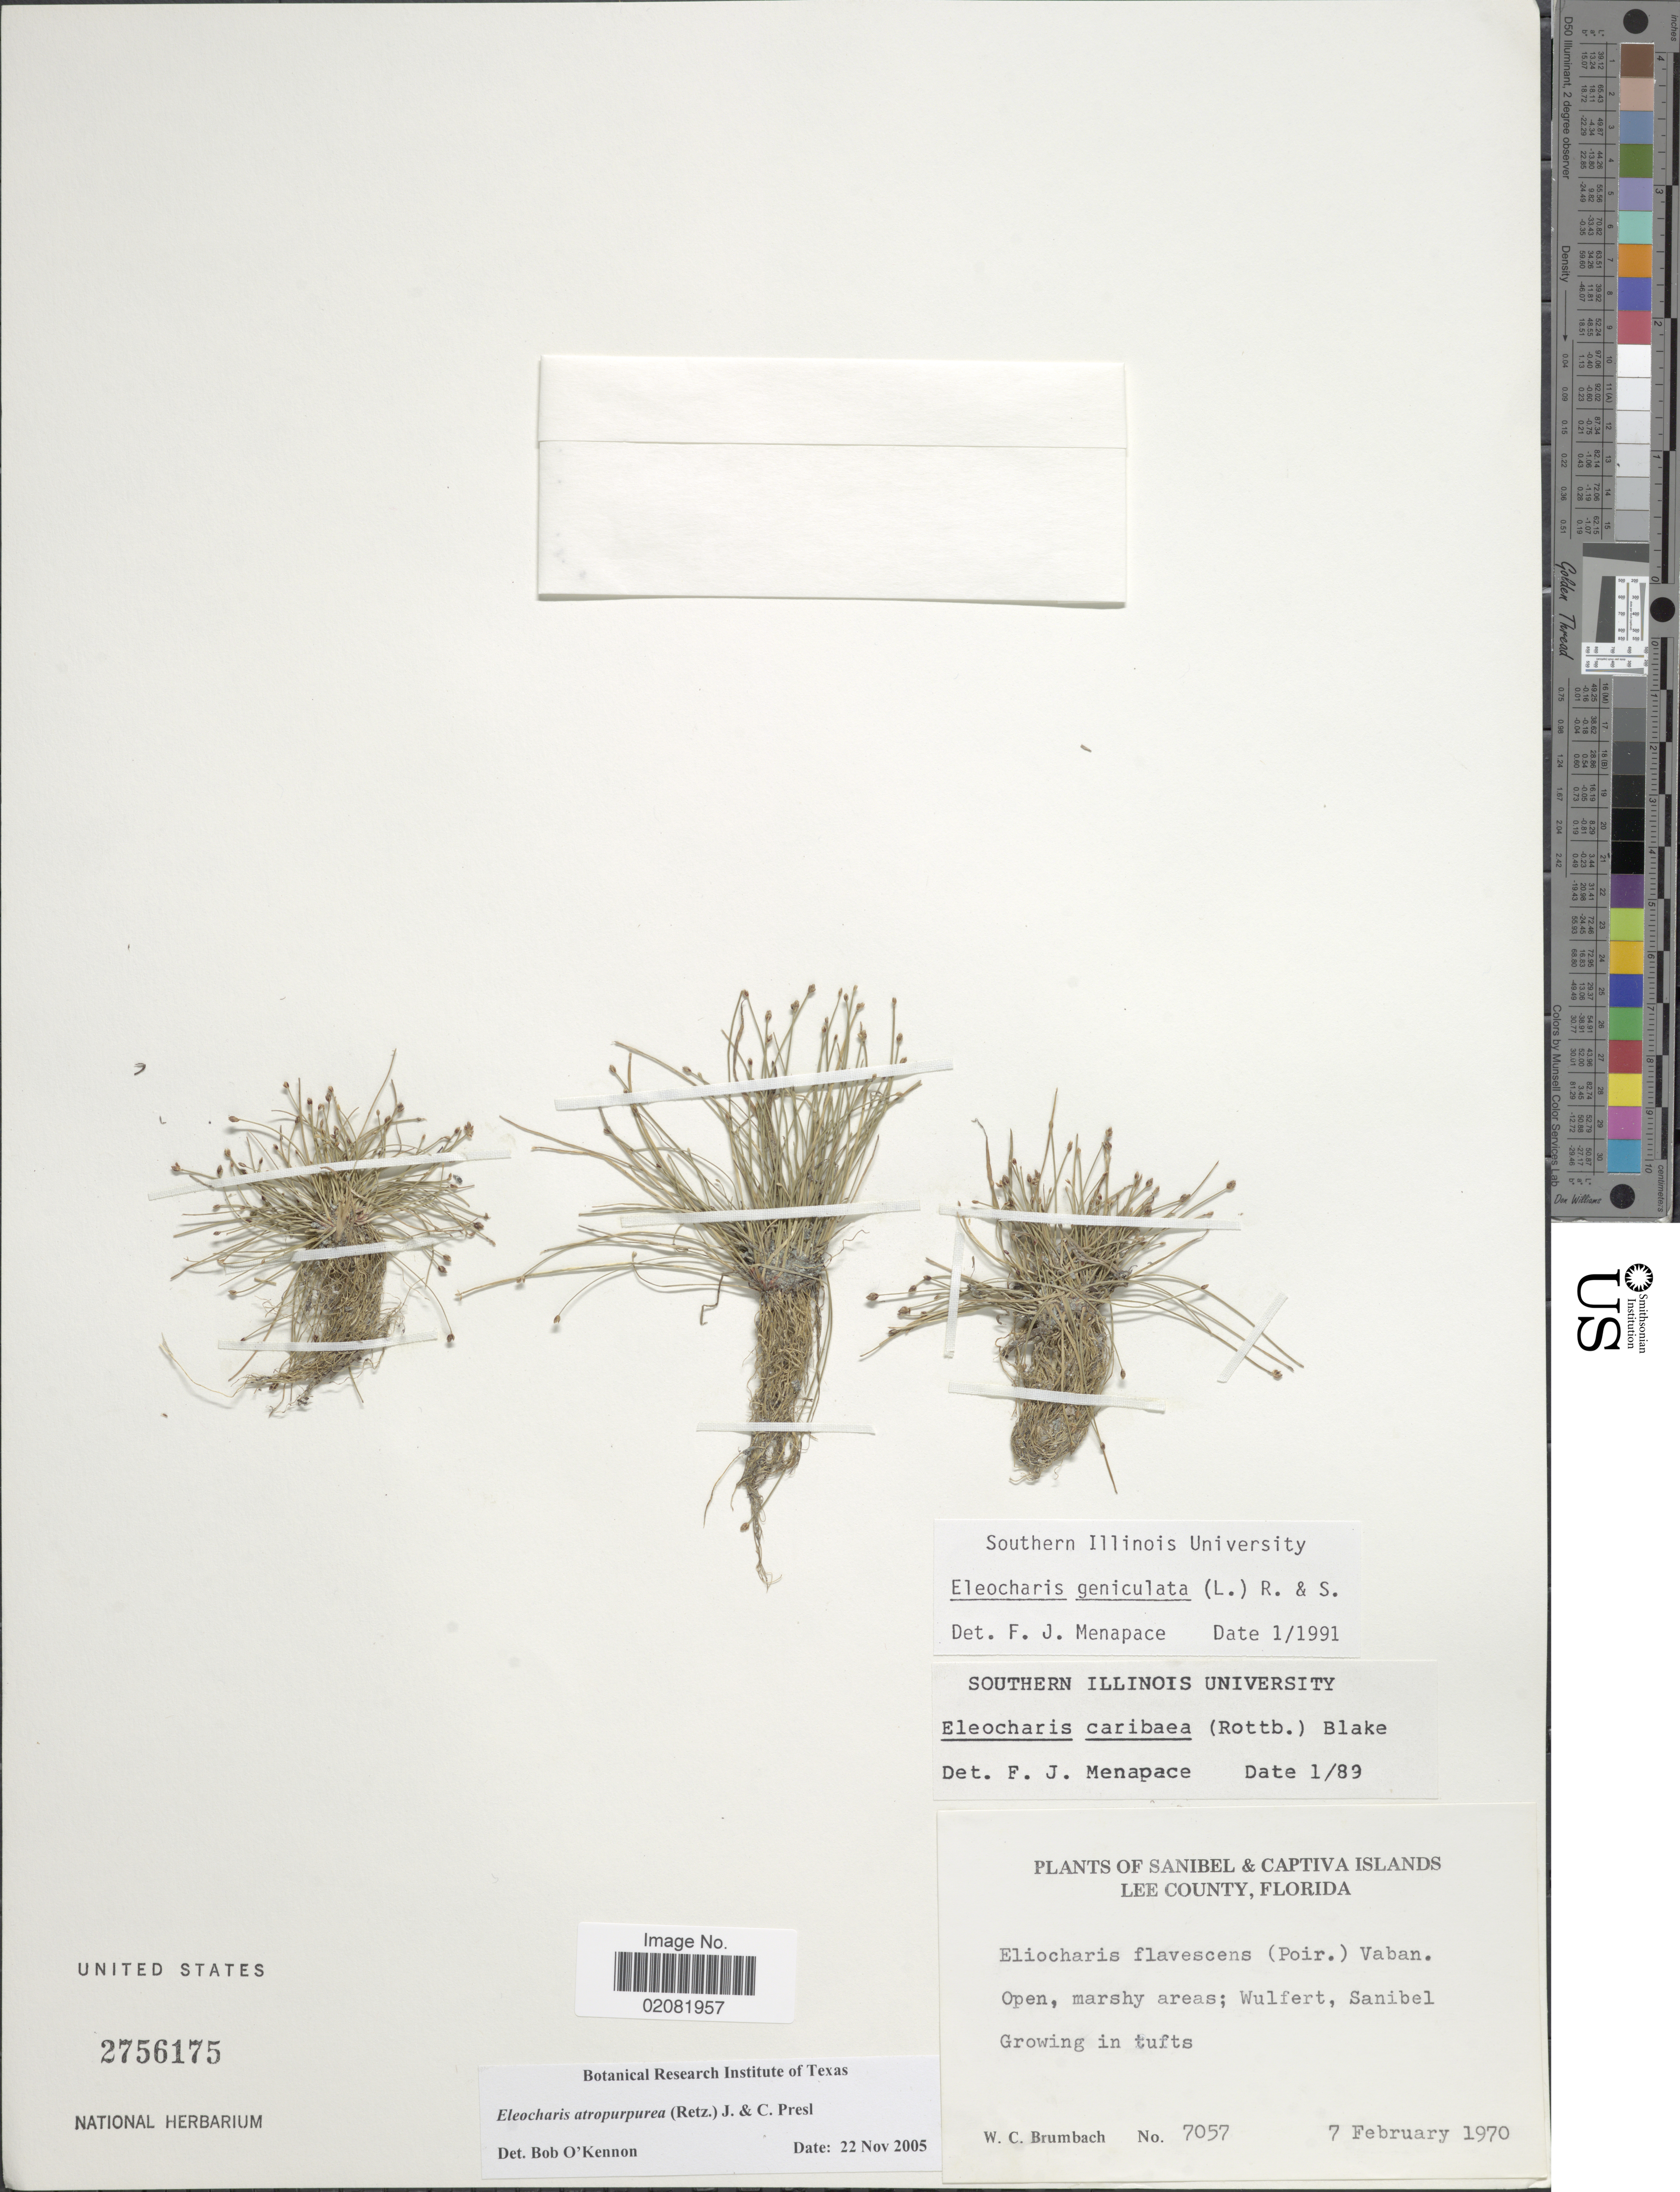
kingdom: Plantae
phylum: Tracheophyta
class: Liliopsida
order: Poales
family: Cyperaceae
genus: Eleocharis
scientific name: Eleocharis atropurpurea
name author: (Retz.) J. Presl & C. Presl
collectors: W. C. Brumbach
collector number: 7057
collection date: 1970-02-07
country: United States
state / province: Florida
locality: Sanibel & Captiva Islands, Lee County,Wulfert, Sanibel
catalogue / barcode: US 2756175